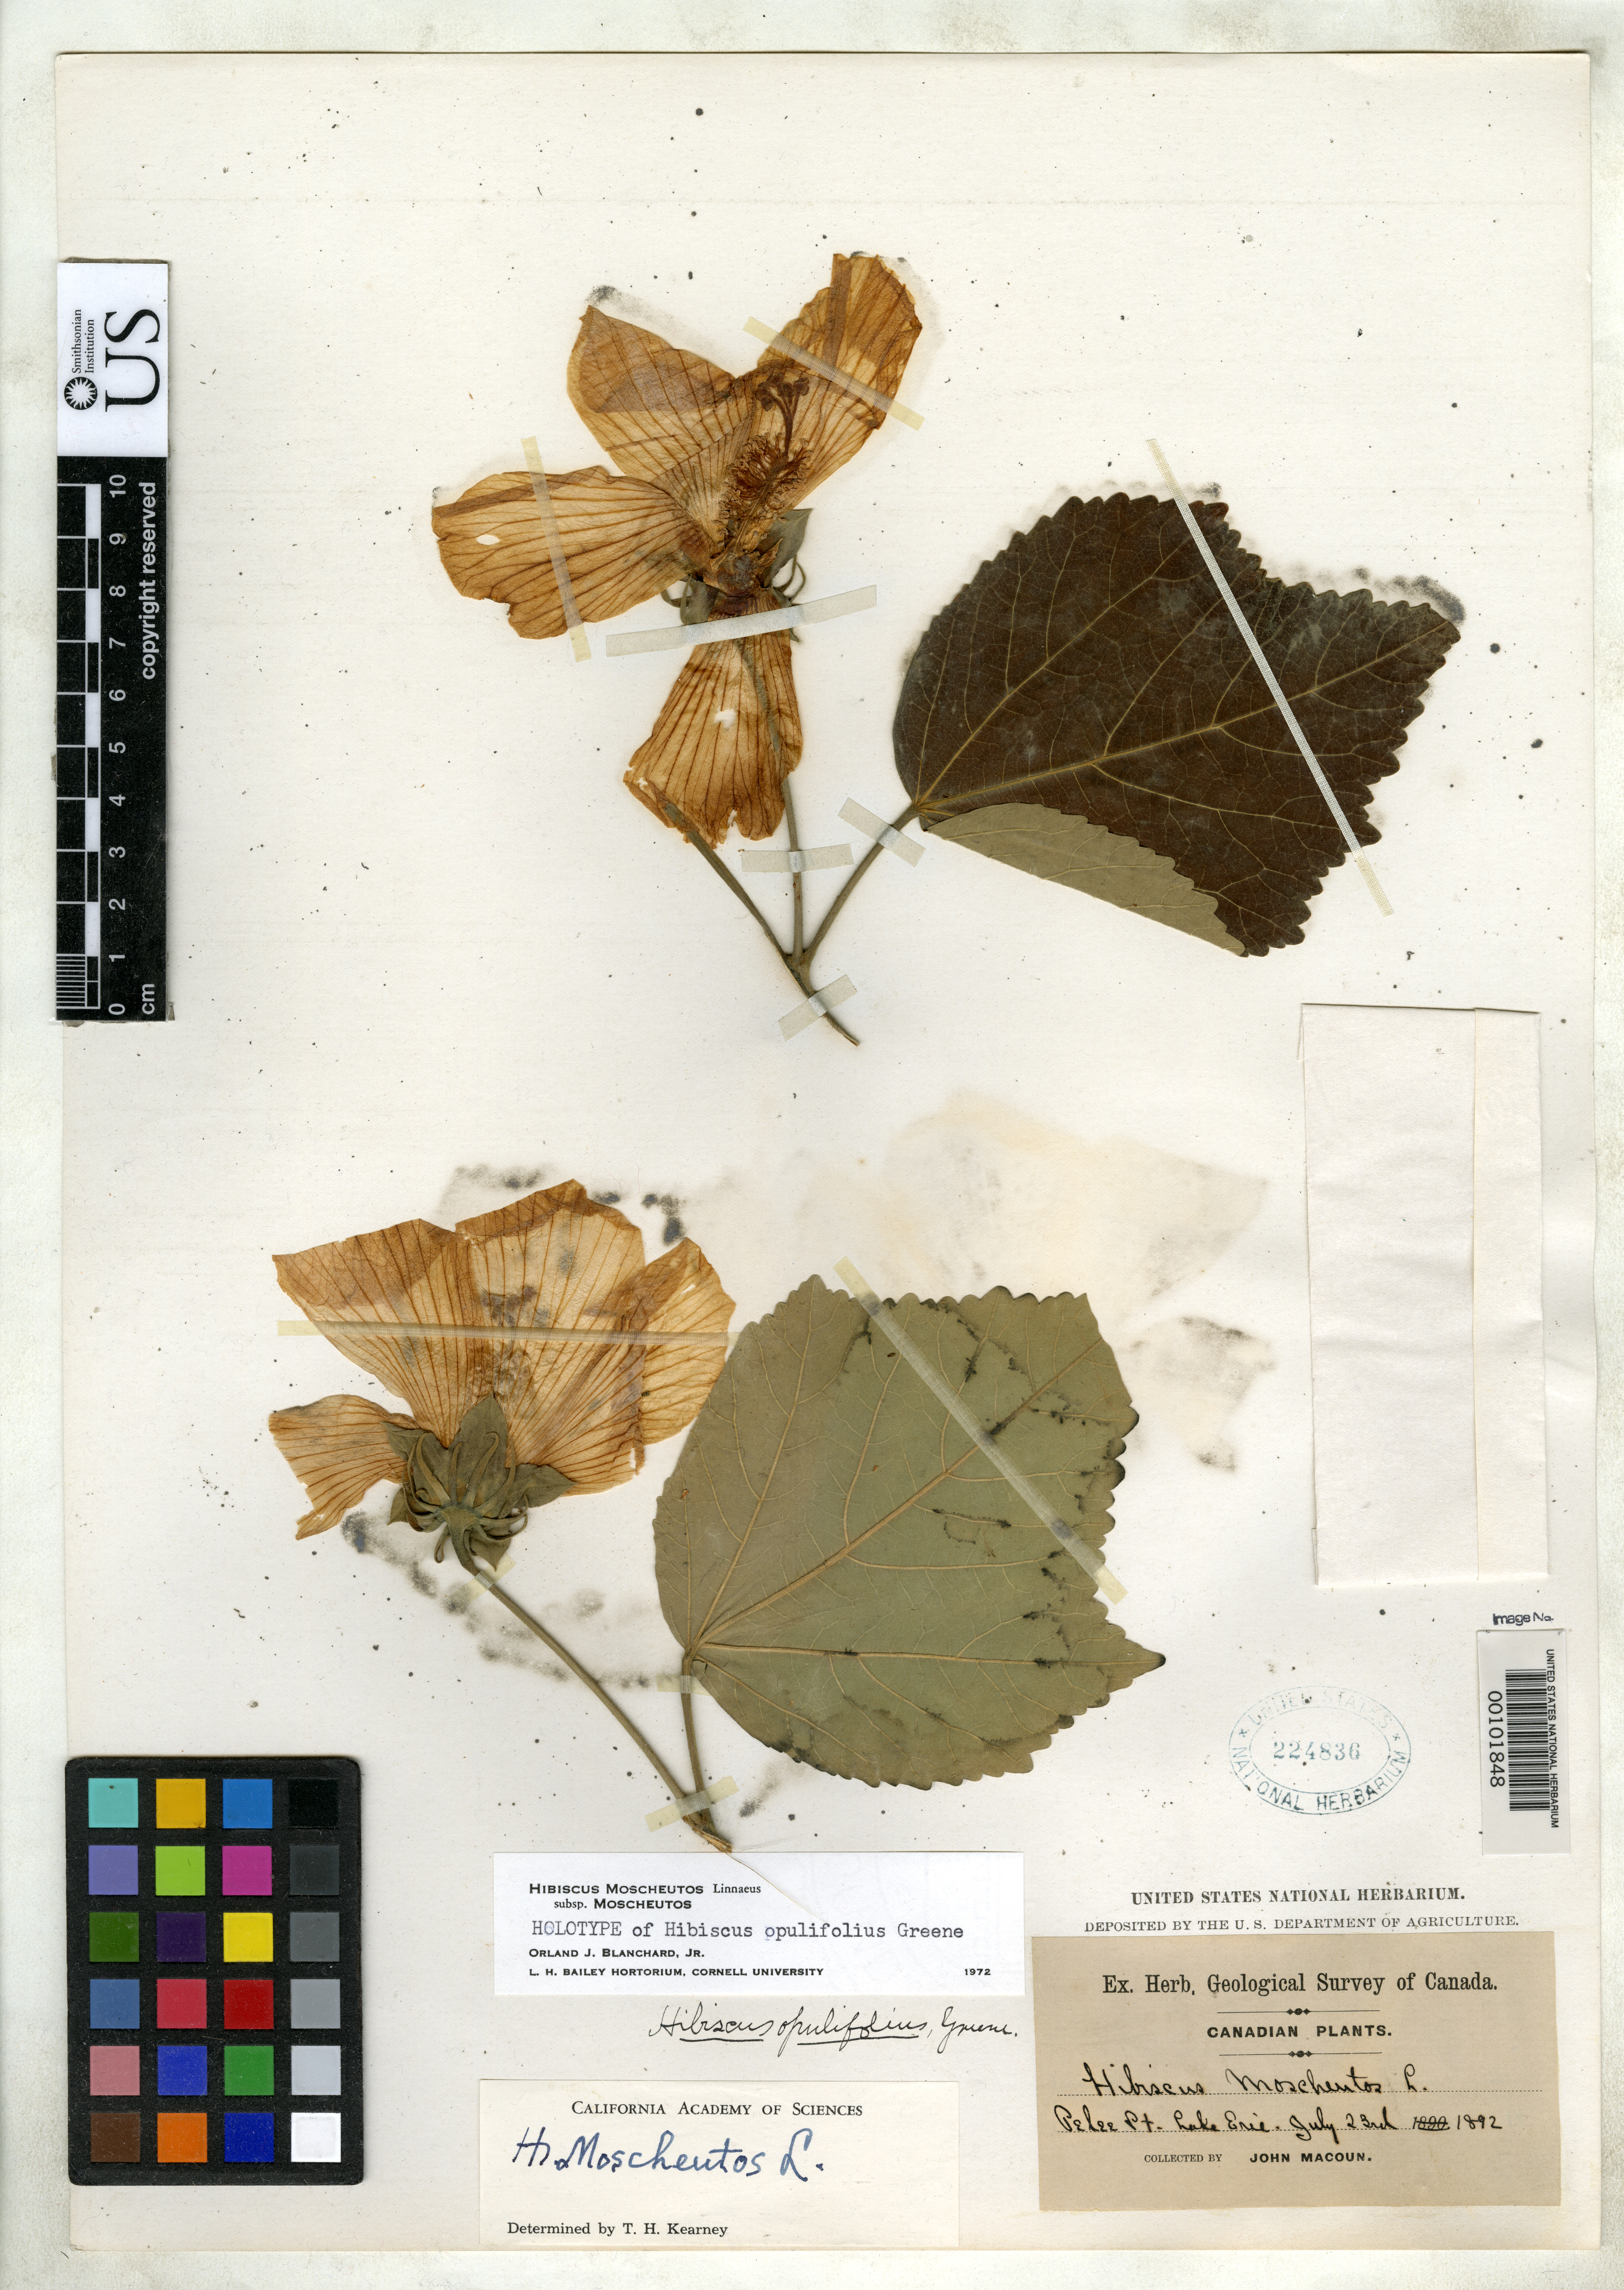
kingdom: Plantae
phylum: Tracheophyta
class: Magnoliopsida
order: Malvales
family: Malvaceae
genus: Hibiscus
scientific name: Hibiscus opulifolius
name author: Greene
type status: Holotype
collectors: J. Macoun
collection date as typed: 23 Jul 1892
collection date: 1892-07-23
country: Canada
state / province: Ontario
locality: Point Pelee, Lake Erie.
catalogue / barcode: US 224836